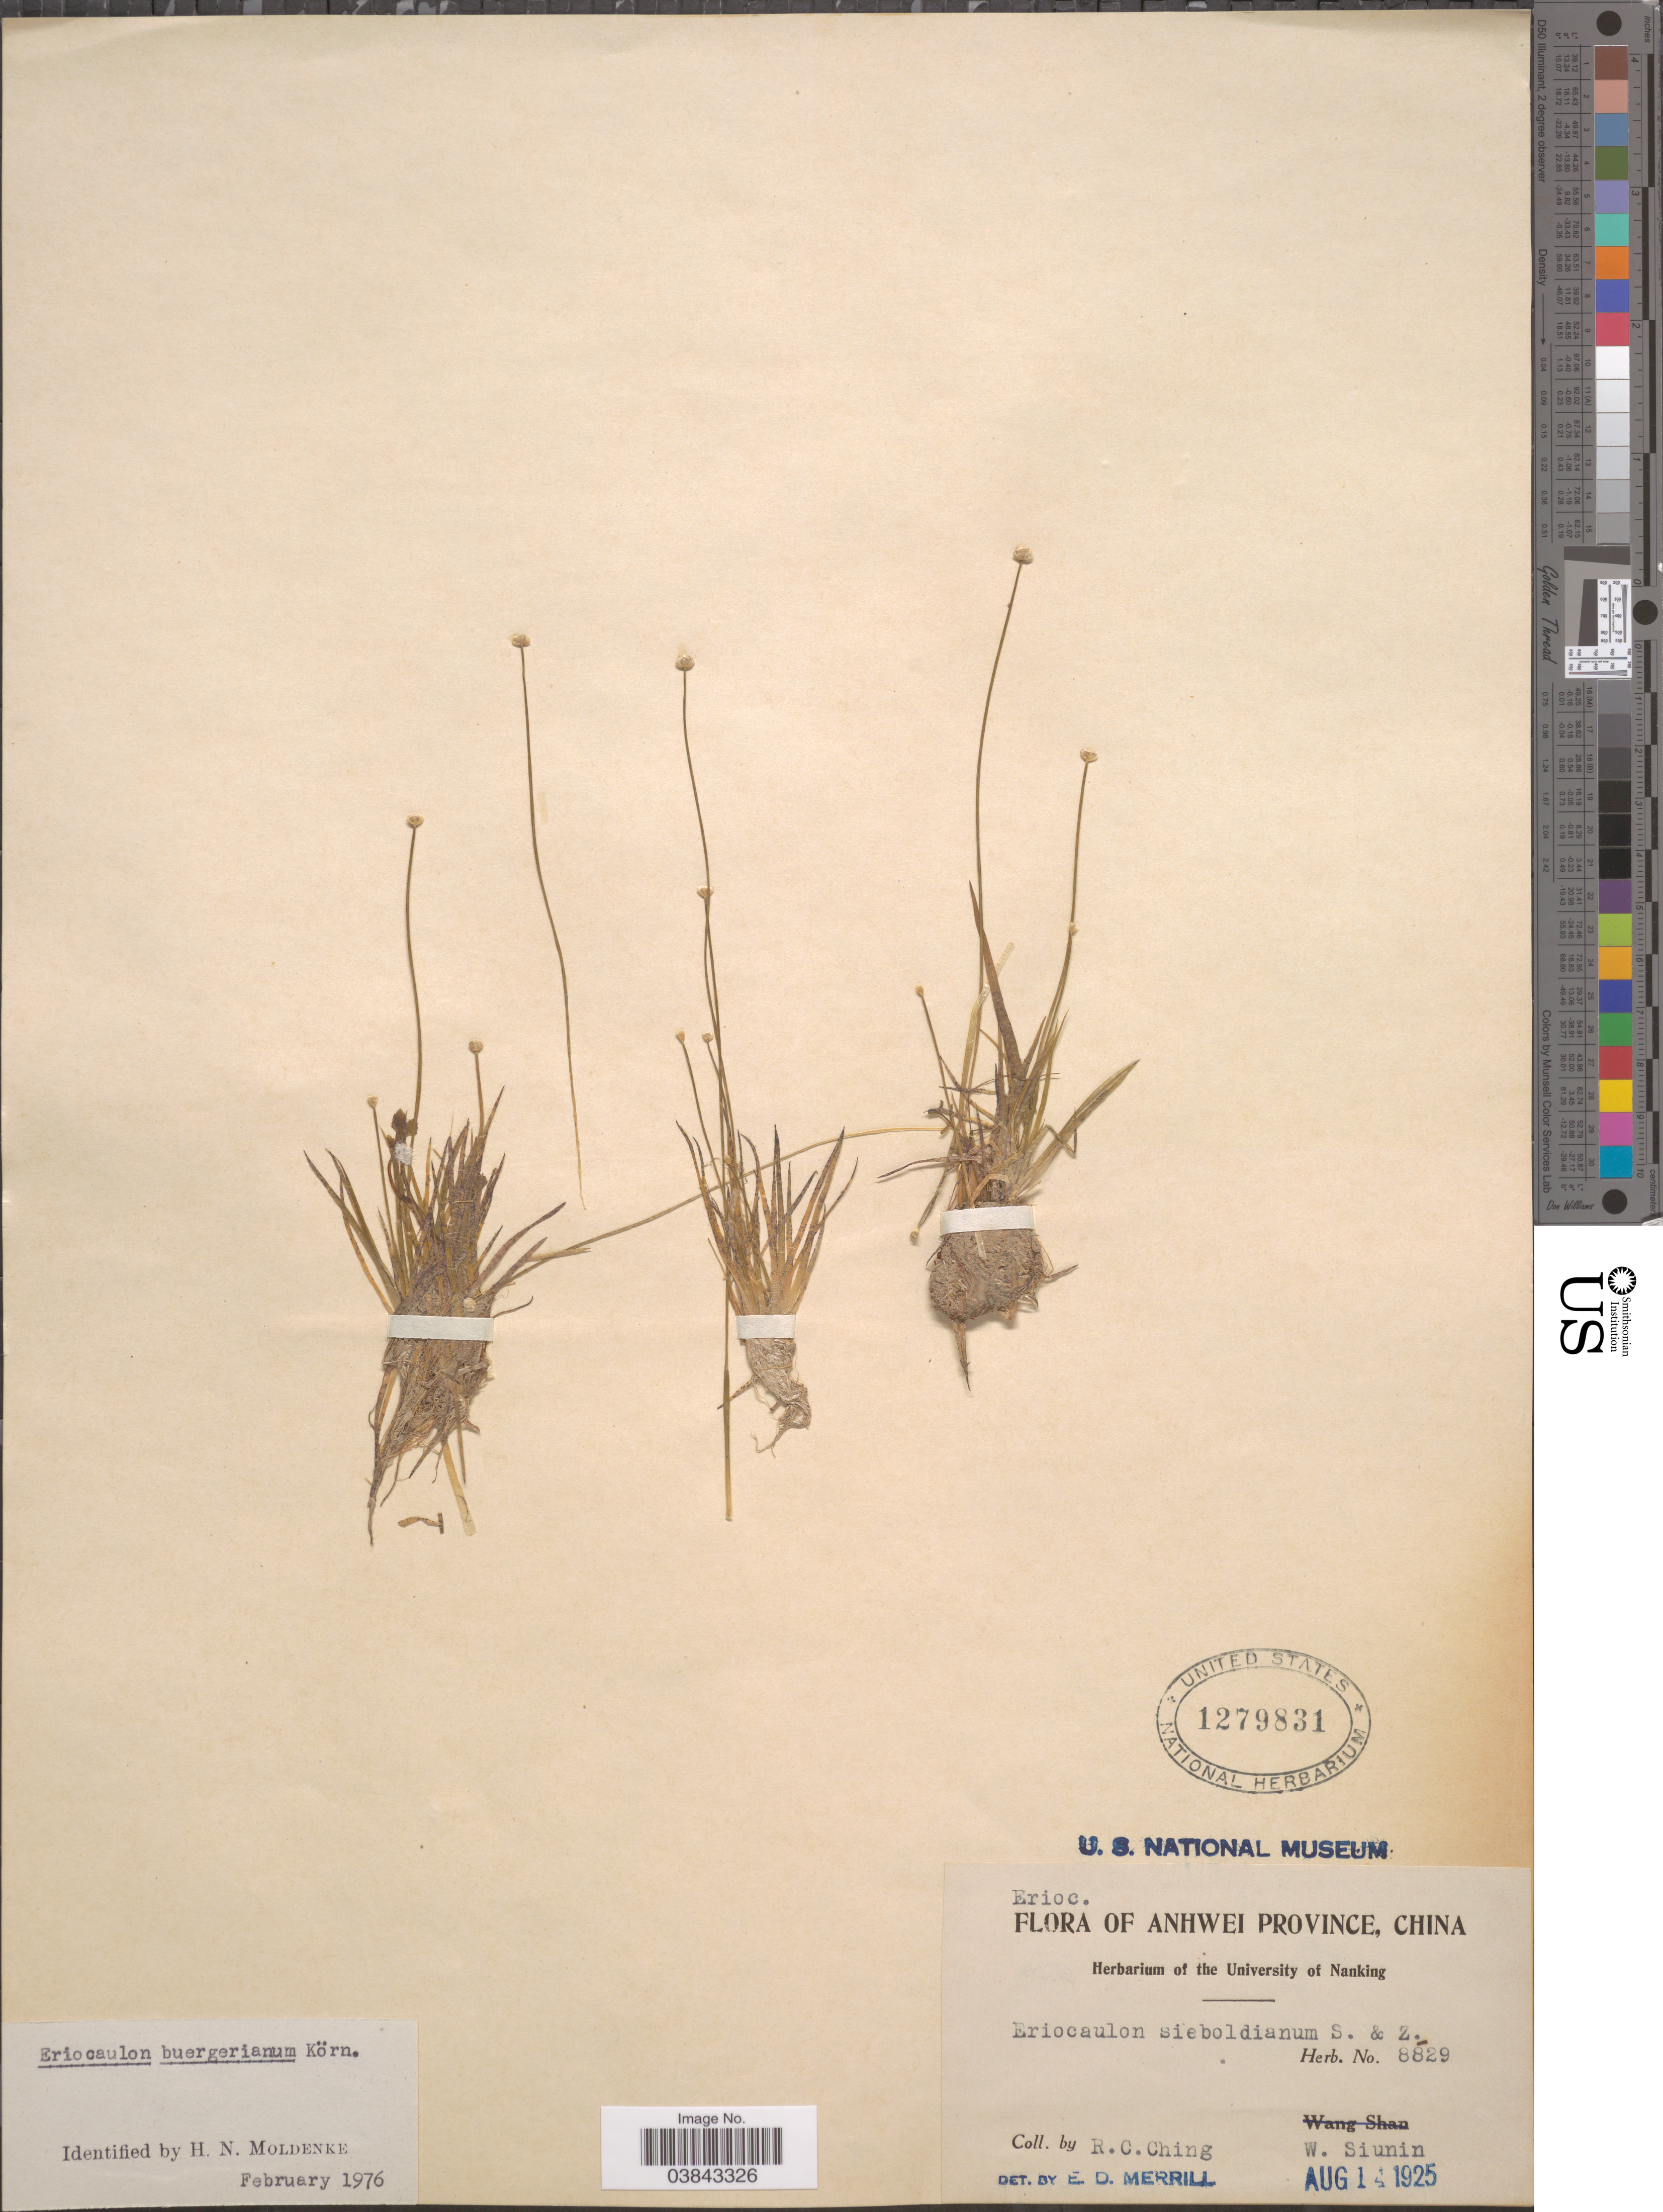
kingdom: Plantae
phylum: Tracheophyta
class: Liliopsida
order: Poales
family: Eriocaulaceae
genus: Eriocaulon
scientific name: Eriocaulon buergerianum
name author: Körn.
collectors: R. C. Ching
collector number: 8829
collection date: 1925-08-14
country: China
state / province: Anhui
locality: Anhwei Province. W. Siunin.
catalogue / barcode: US 1279831